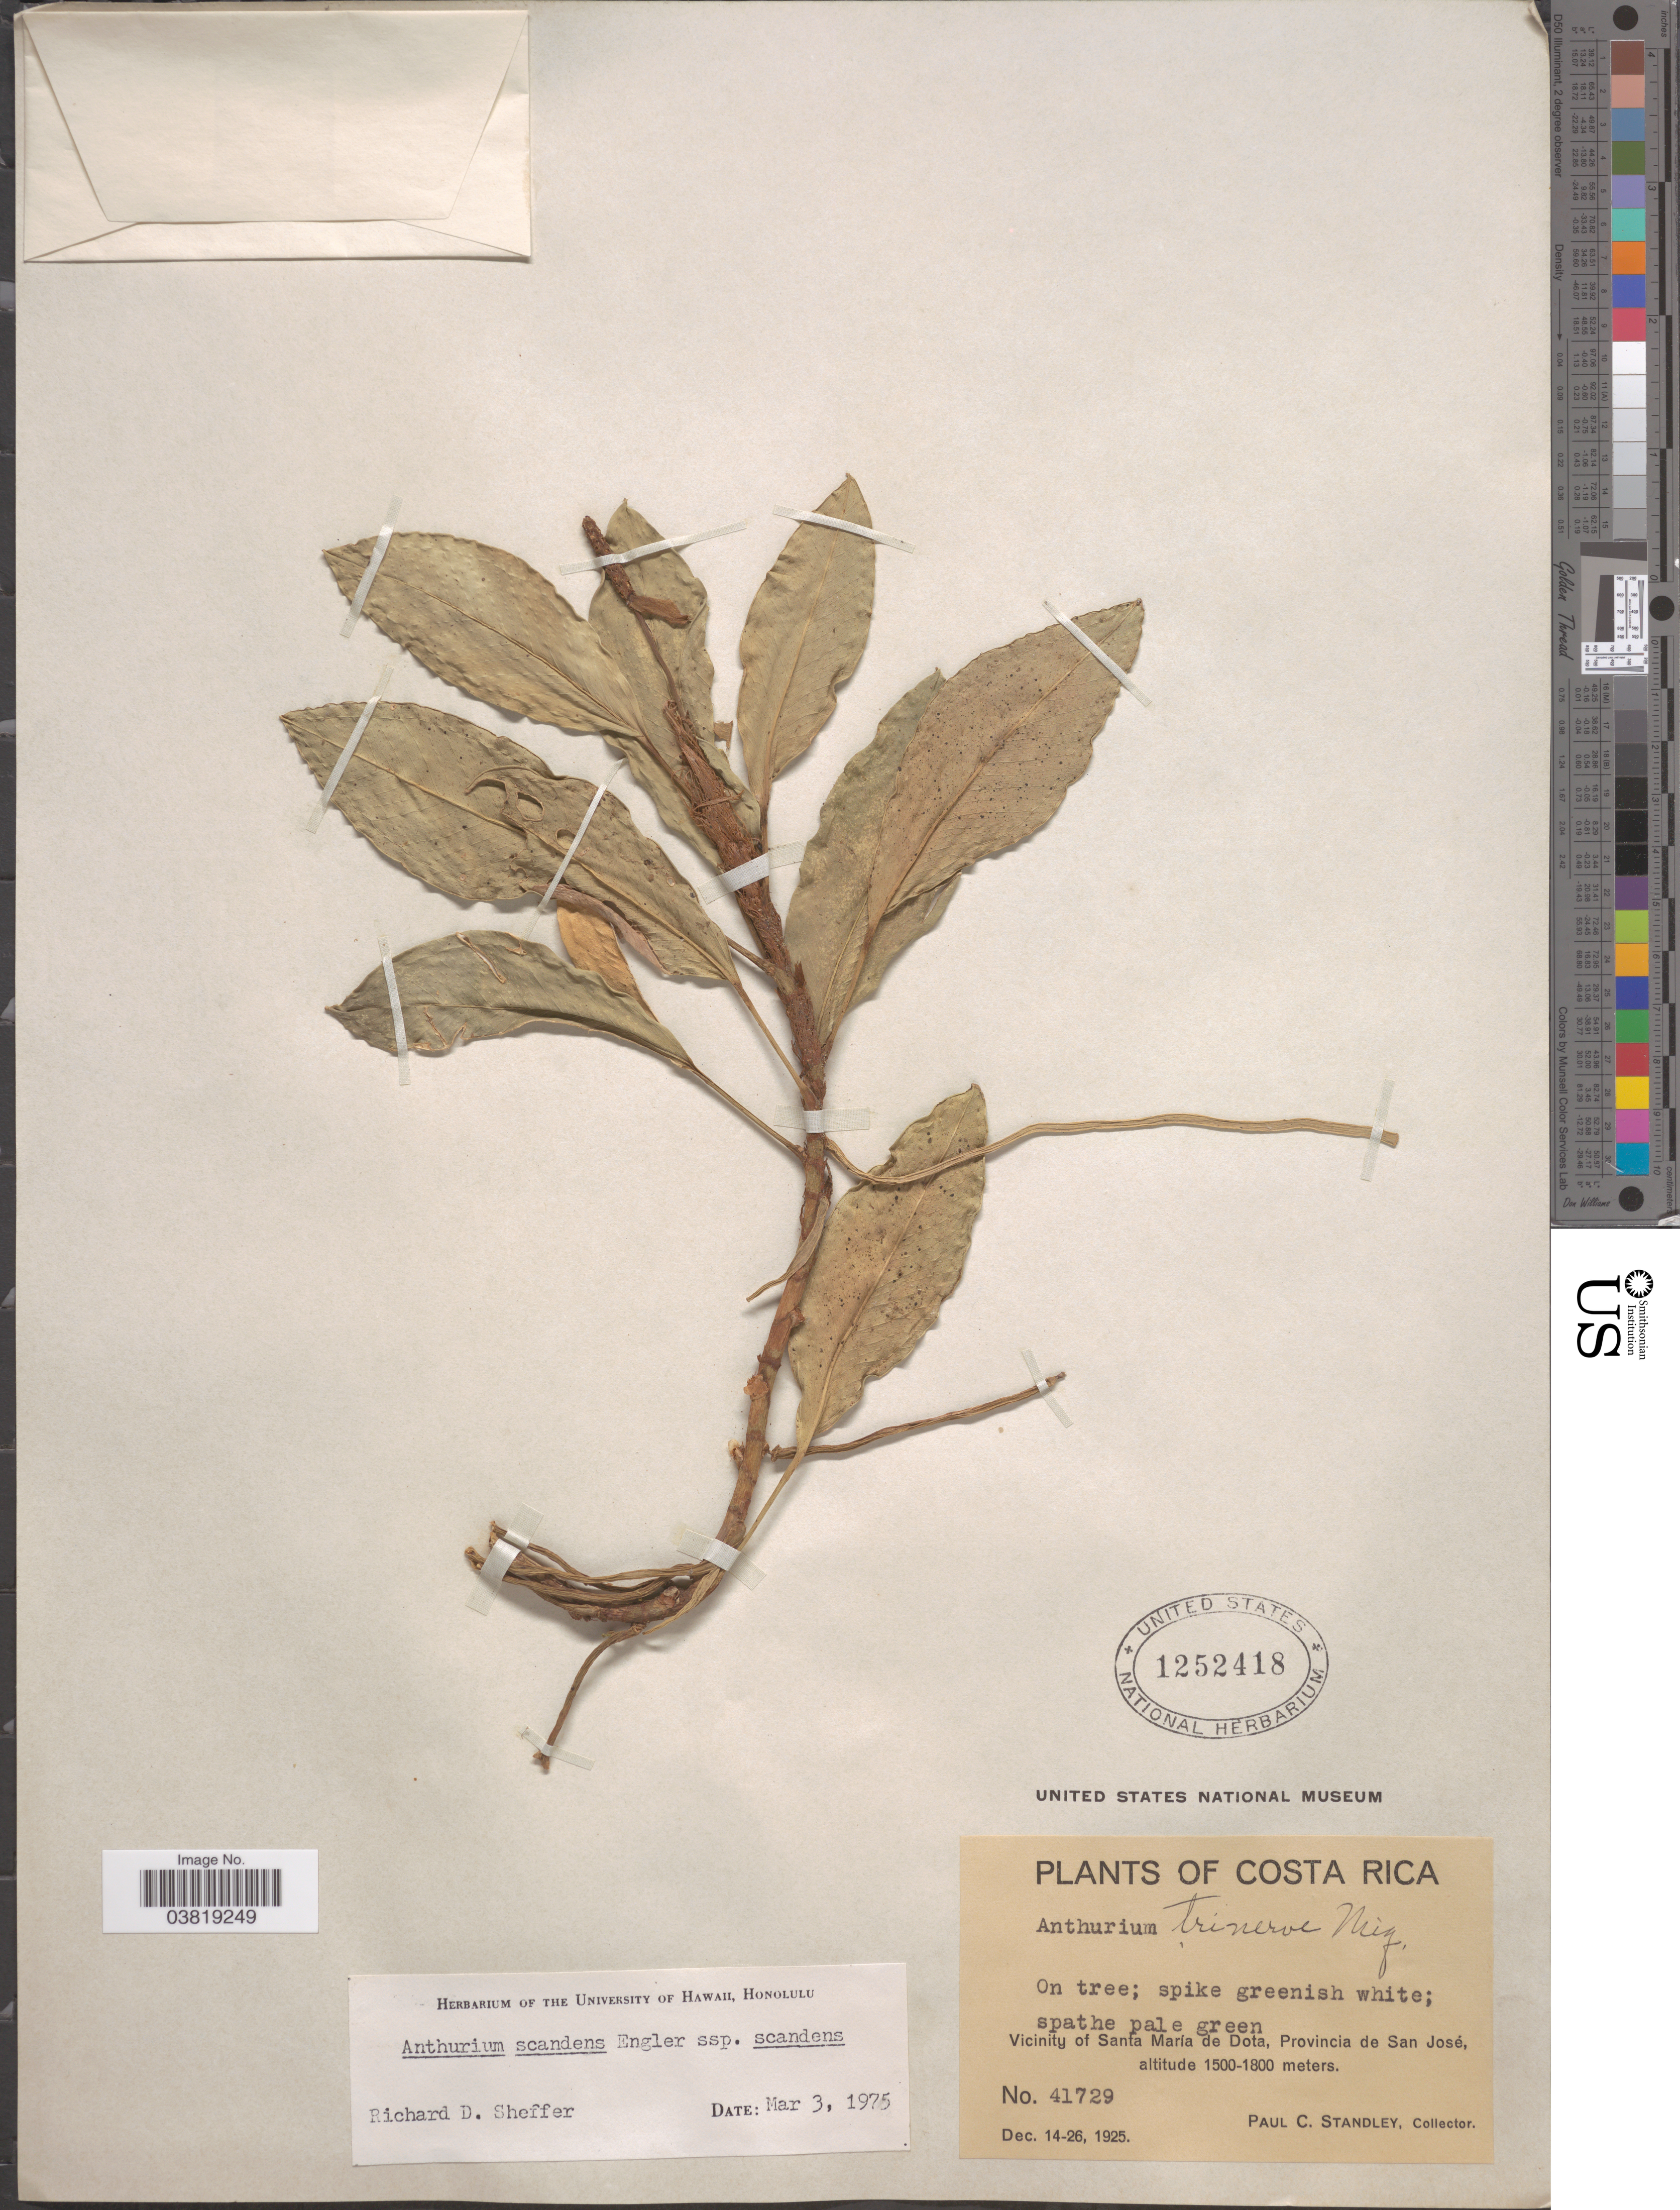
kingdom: Plantae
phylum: Tracheophyta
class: Liliopsida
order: Alismatales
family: Araceae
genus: Anthurium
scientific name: Anthurium scandens var. scandens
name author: (Aubl.) Engl.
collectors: P. C. Standley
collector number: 41729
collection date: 1925-12-14/1925-12-26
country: Costa Rica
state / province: San José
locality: Vicinity of Santa María de Dota.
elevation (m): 1500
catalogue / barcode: US 1252418